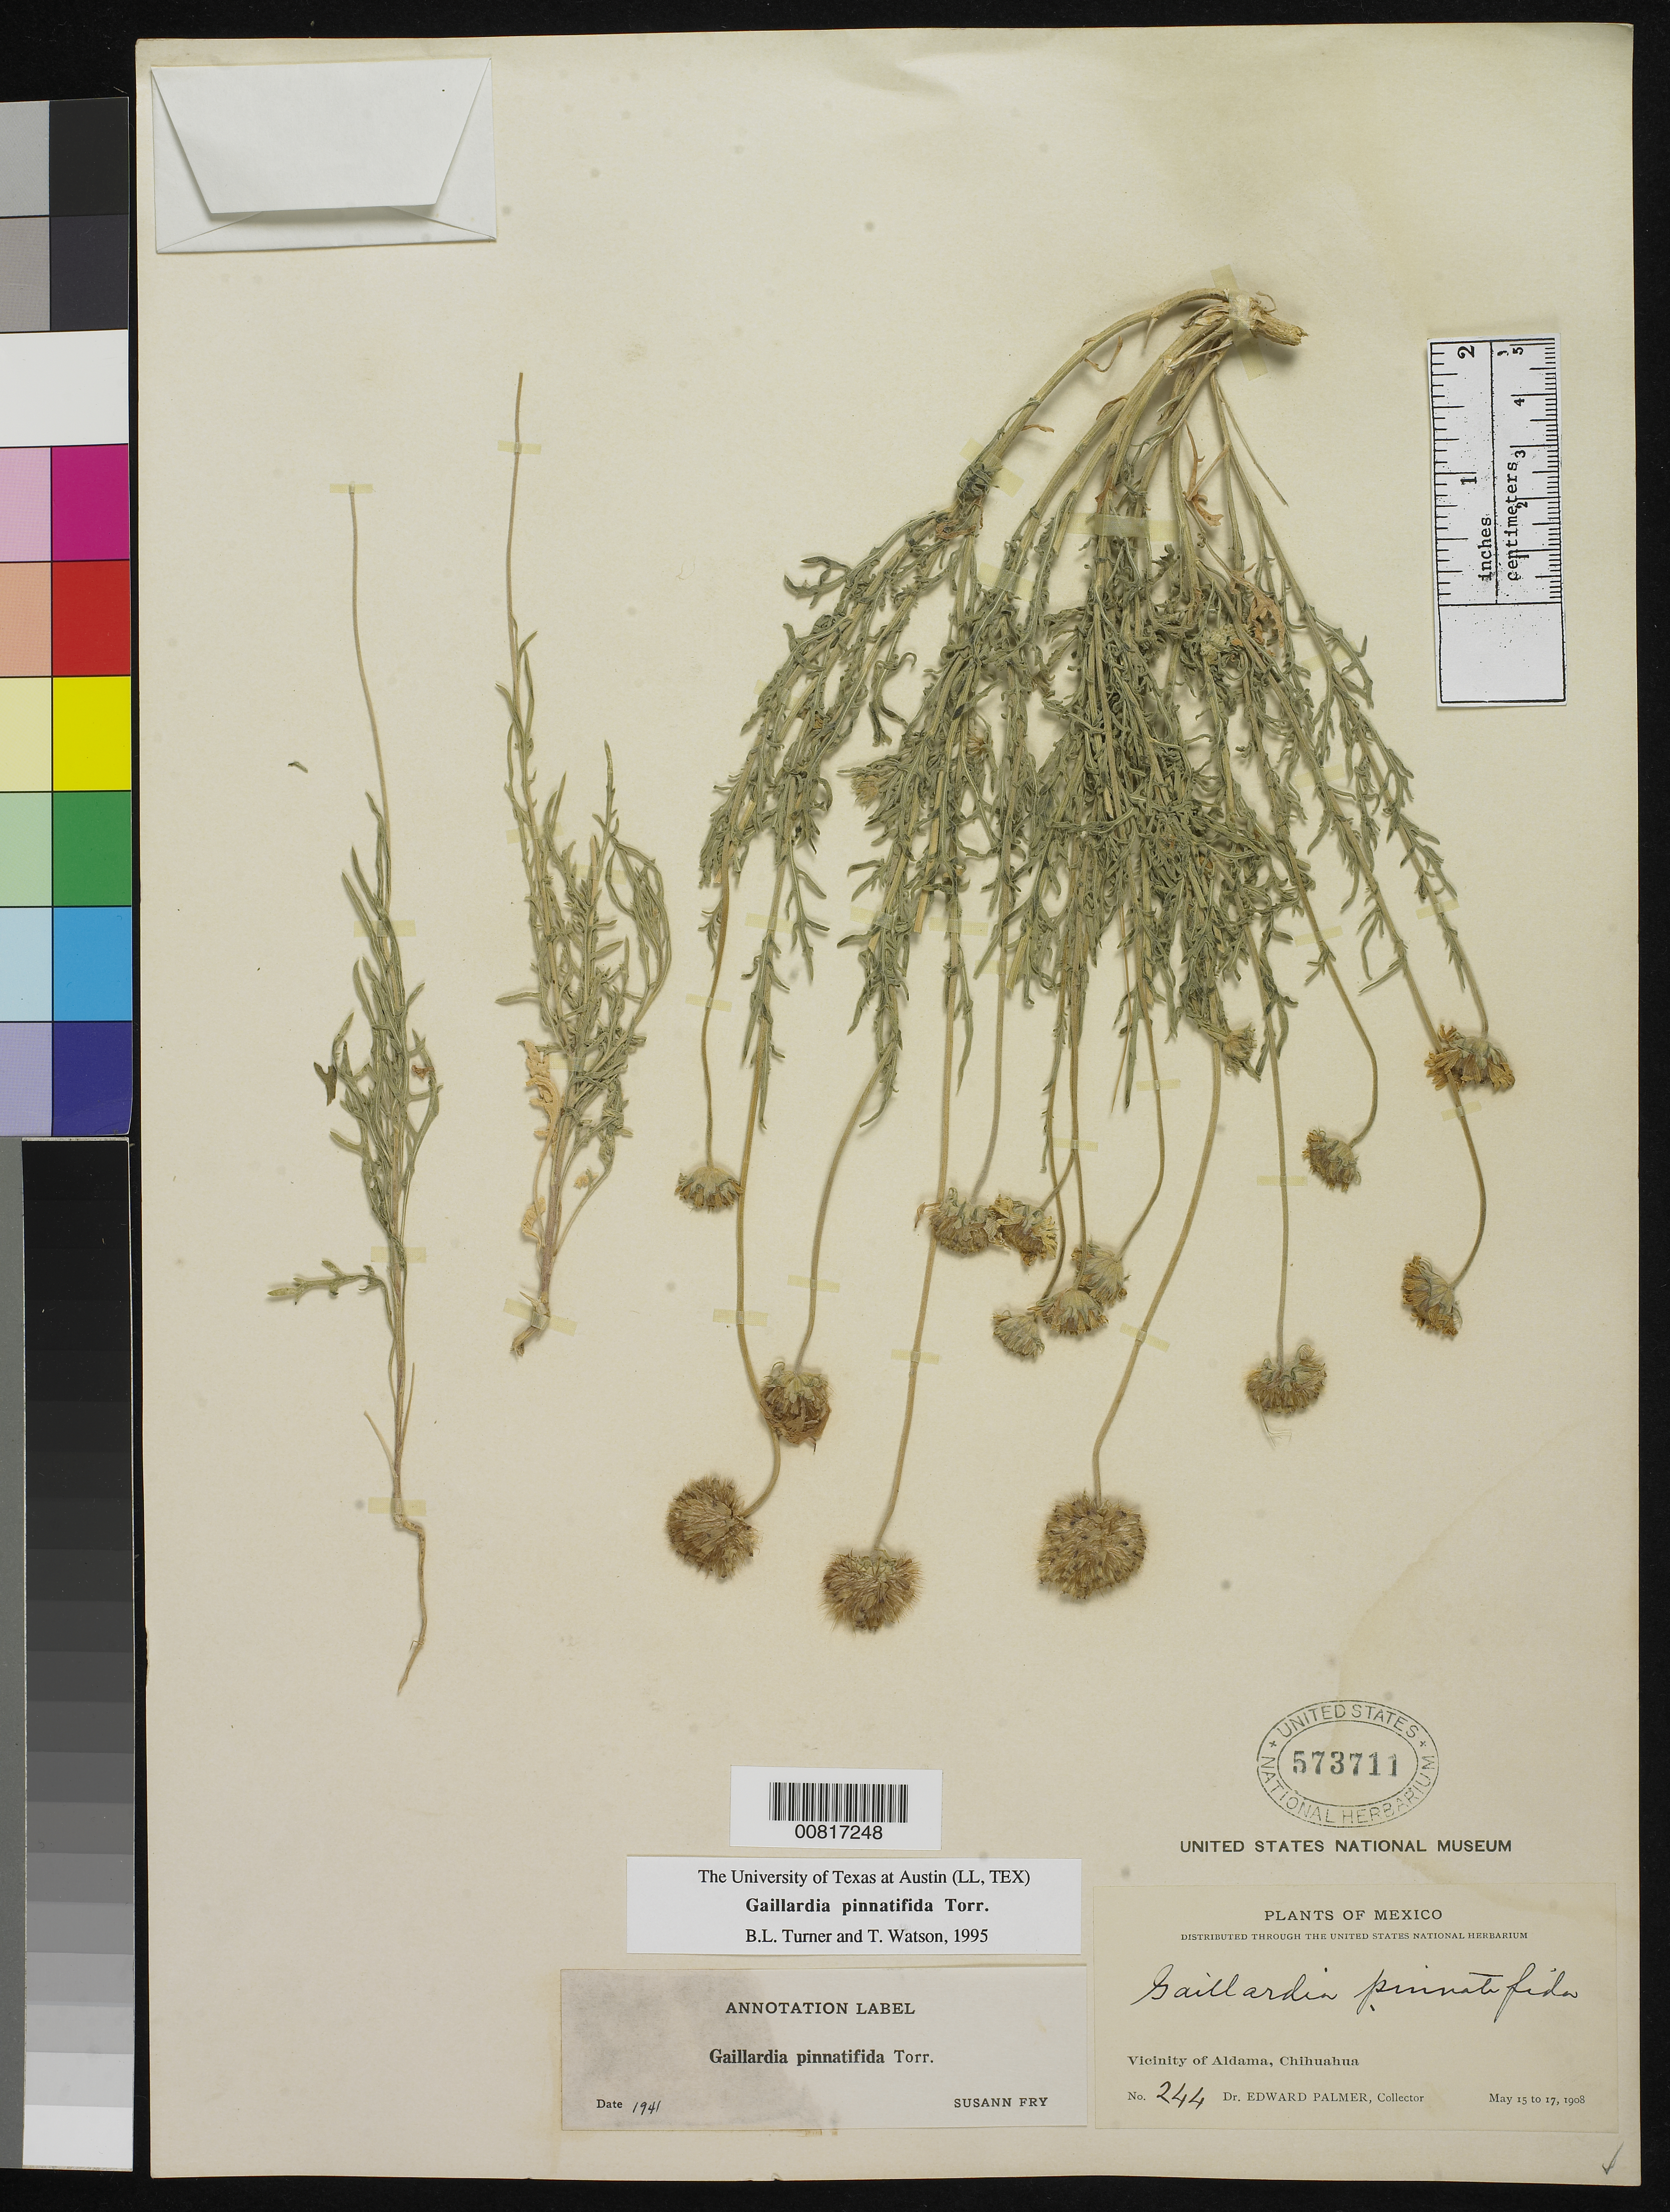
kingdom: Plantae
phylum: Tracheophyta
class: Magnoliopsida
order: Asterales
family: Asteraceae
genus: Gaillardia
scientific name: Gaillardia pinnatifida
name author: Torr.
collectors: E. Palmer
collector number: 244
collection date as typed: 15 May 1908 to 17 May 1908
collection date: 1908-05-15/1908-05-17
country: Mexico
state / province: Chihuahua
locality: Vicinity of Aldama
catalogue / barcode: US 573711